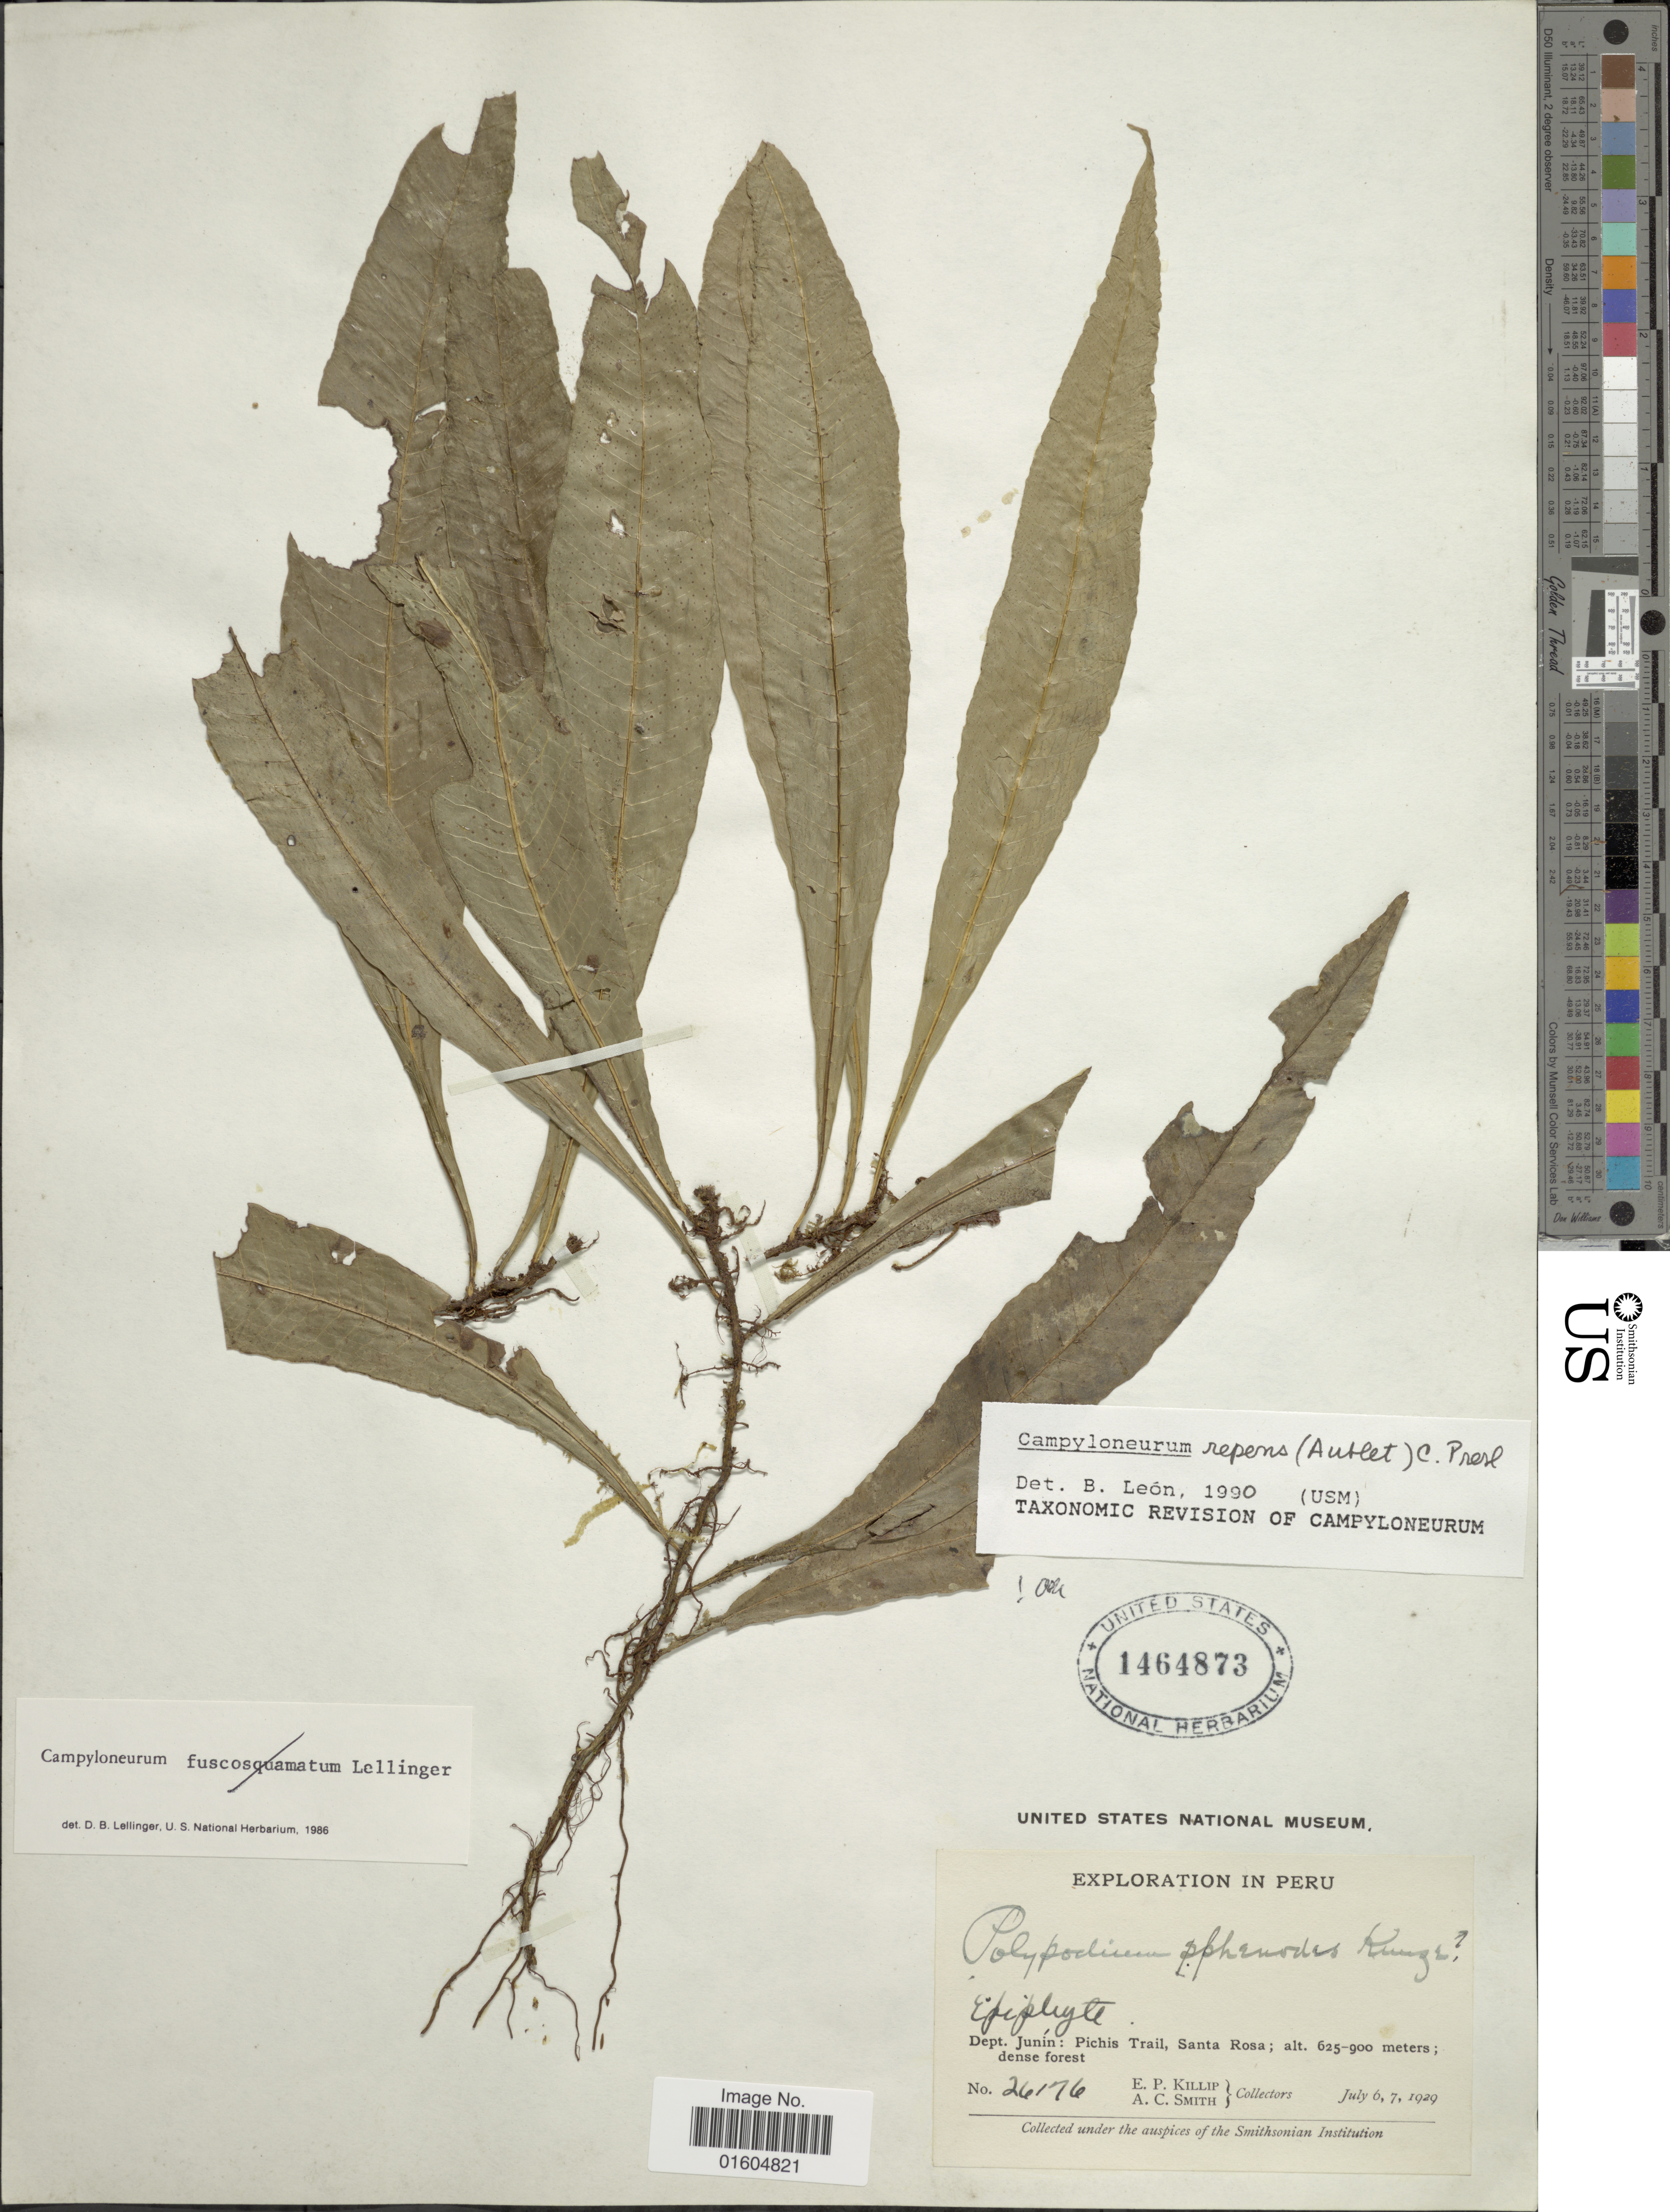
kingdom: Plantae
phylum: Tracheophyta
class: Polypodiopsida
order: Polypodiales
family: Polypodiaceae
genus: Campyloneurum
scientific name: Campyloneurum repens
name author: (Aubl.) C. Presl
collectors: E. P. Killip & A. C. Smith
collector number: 26176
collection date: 1929-07-06/1929-07-07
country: Peru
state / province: Junín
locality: Peru. Dept. Junin: Prichis Trail, Santa Rosa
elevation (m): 625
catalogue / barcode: US 1464873